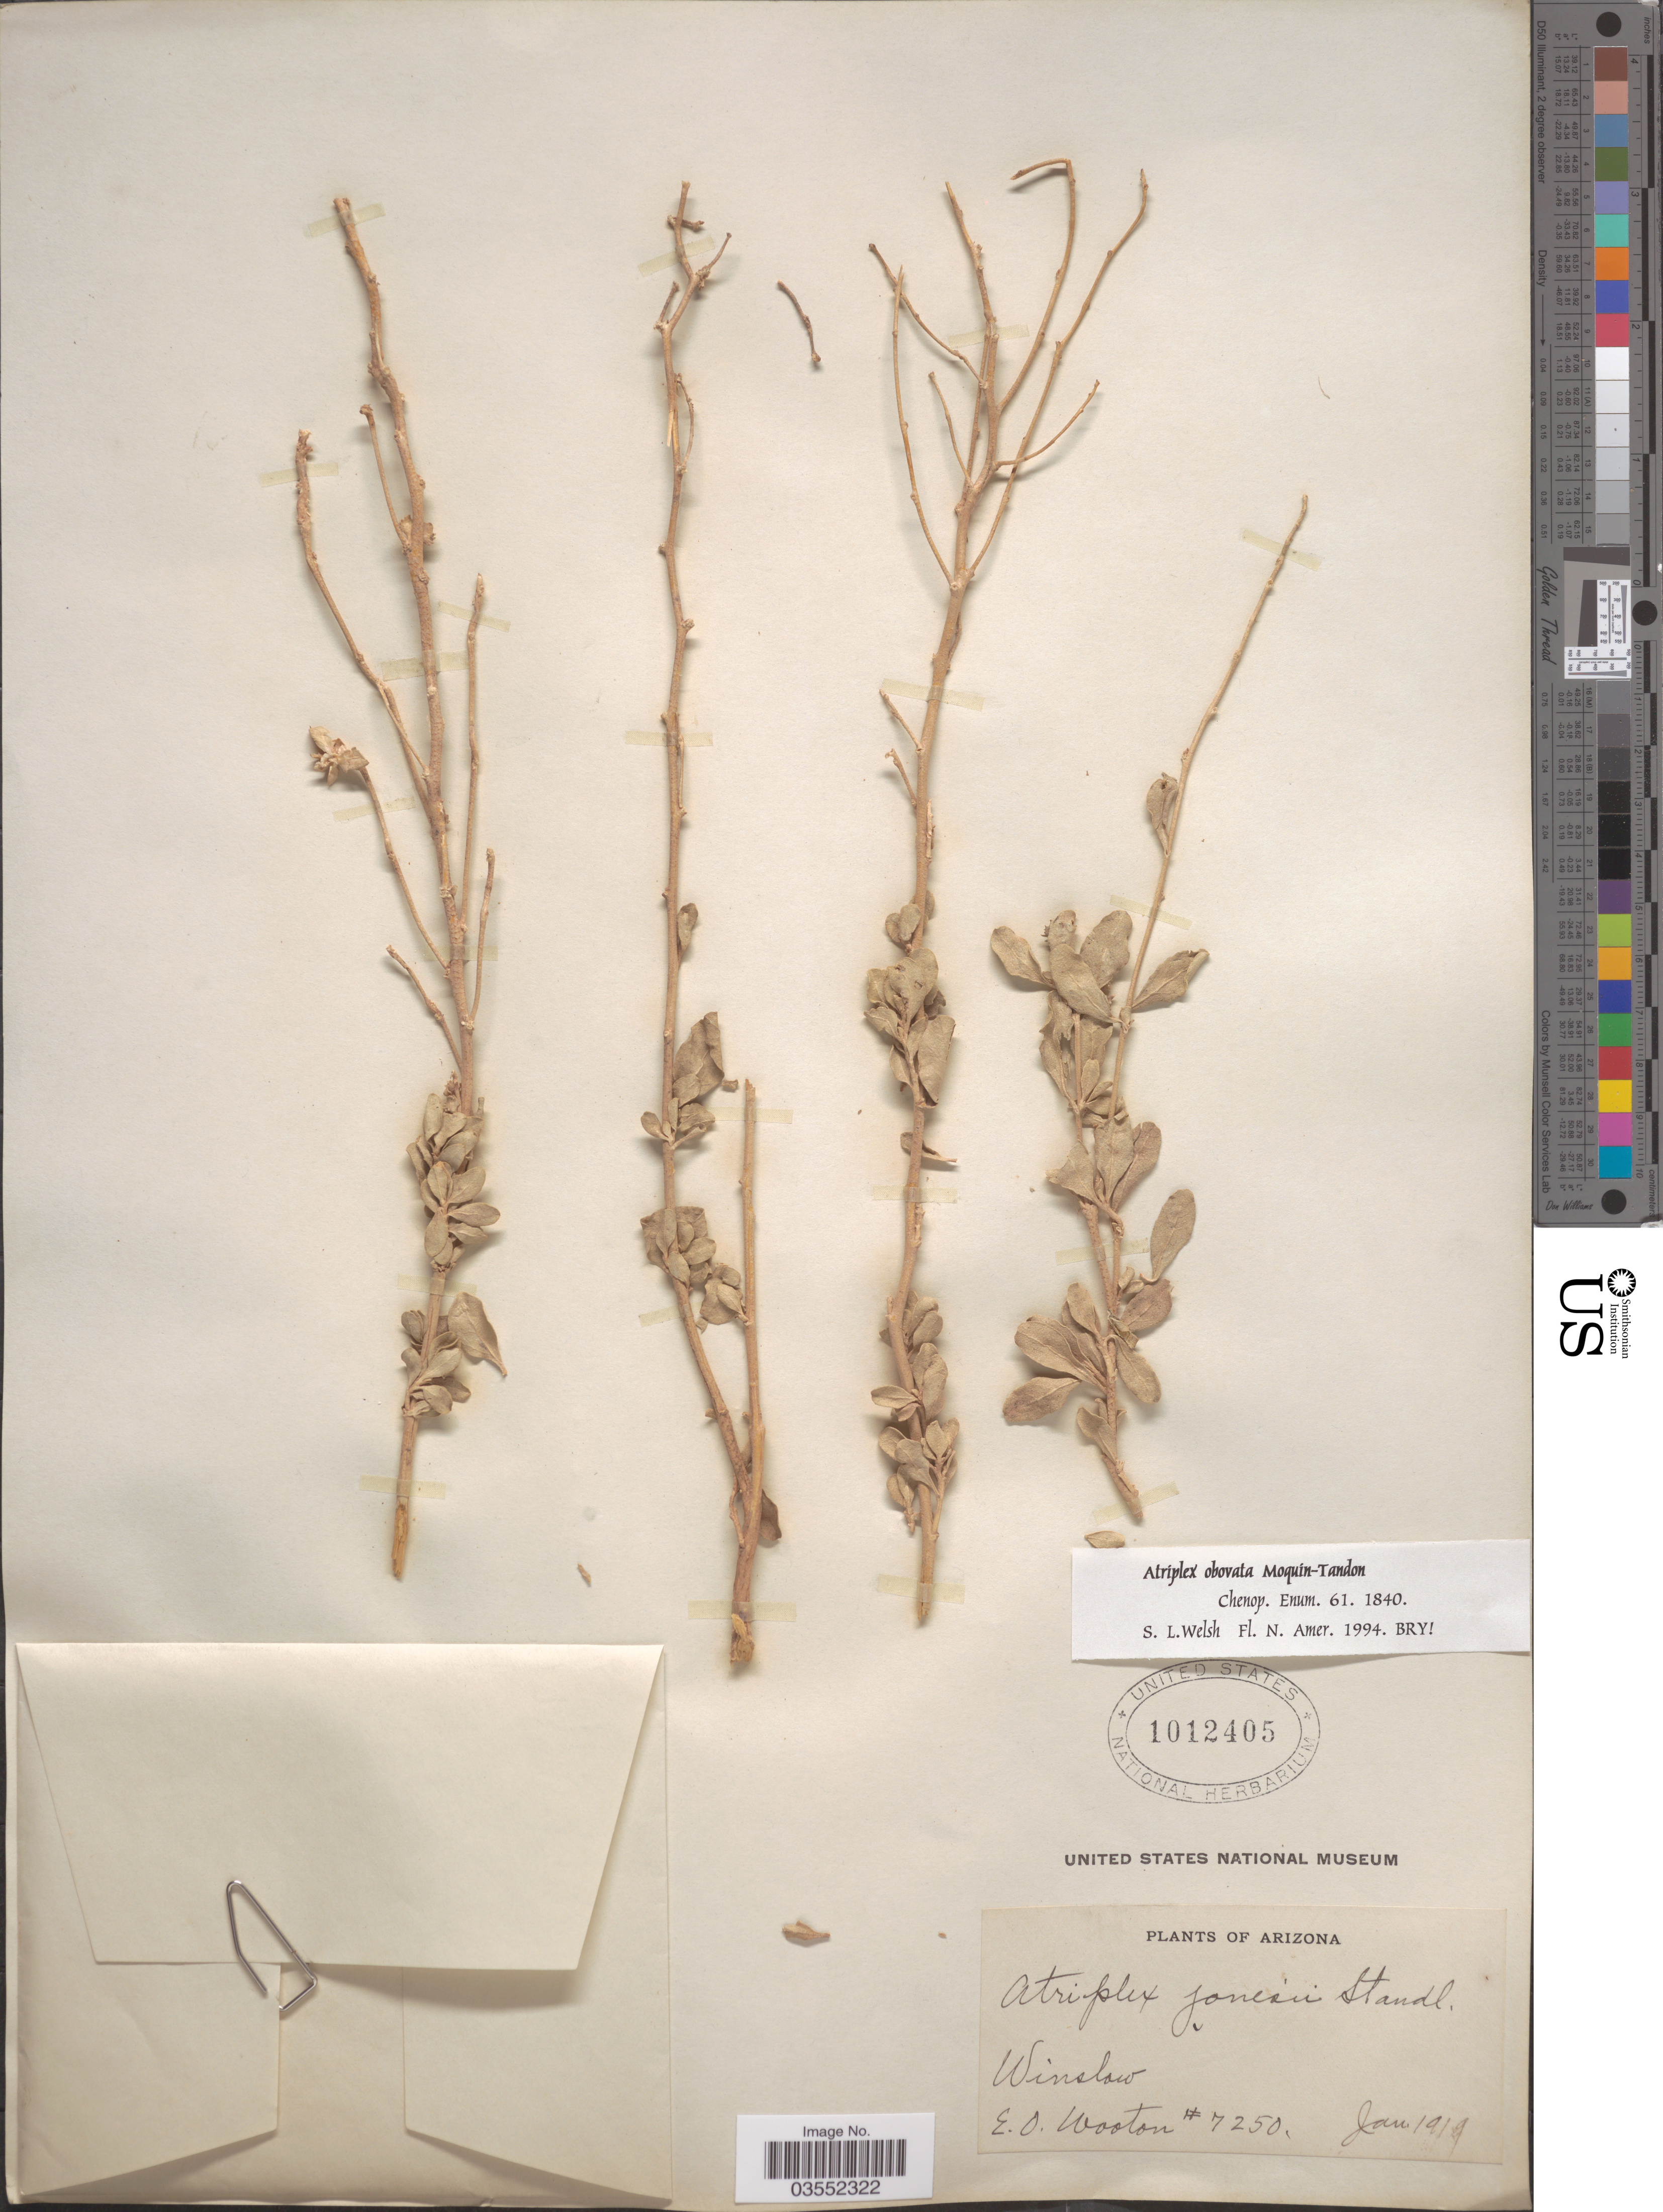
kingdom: Plantae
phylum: Tracheophyta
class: Magnoliopsida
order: Caryophyllales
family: Amaranthaceae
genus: Atriplex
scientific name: Atriplex obovata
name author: Moq.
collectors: E. O. Wooton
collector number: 7250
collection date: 1919-01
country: United States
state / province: Arizona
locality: Winslow.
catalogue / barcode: US 1012405